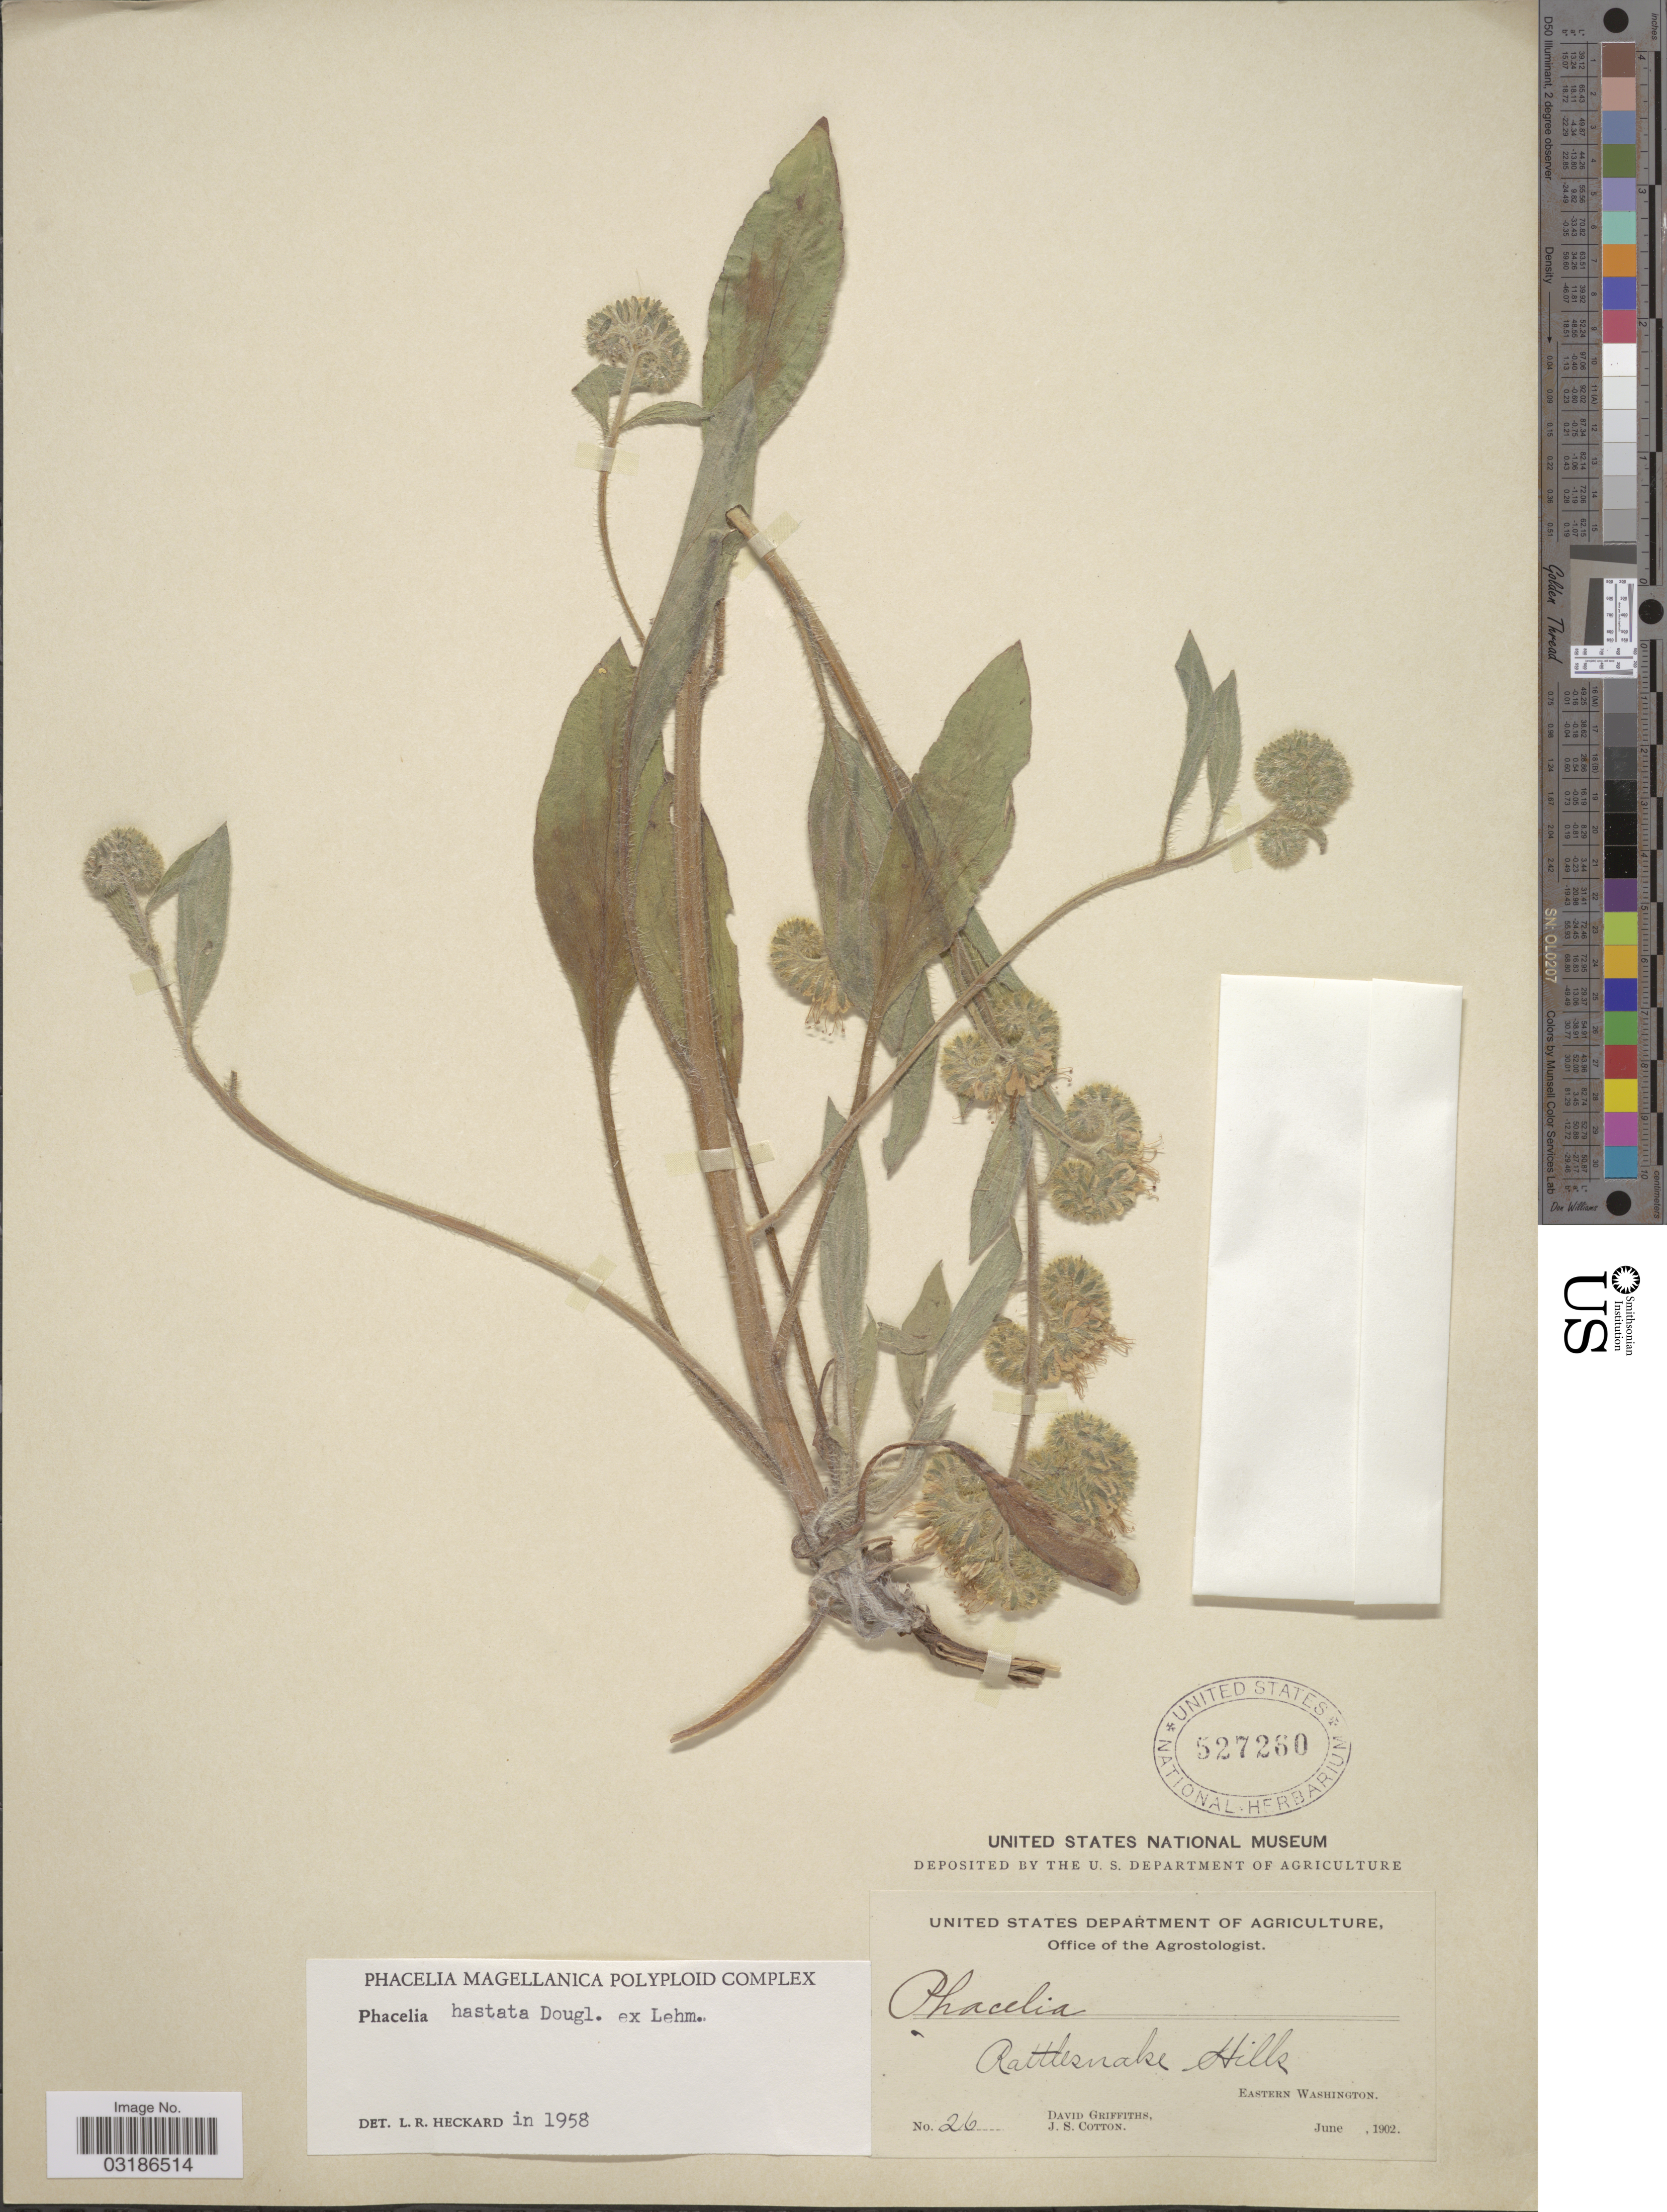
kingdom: Plantae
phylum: Tracheophyta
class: Magnoliopsida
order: Boraginales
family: Hydrophyllaceae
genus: Phacelia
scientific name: Phacelia hastata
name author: Douglas ex Lehm.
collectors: D. Griffiths & J. S. Cotton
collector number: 26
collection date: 1902-06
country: United States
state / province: Washington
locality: Rattlesnake Hills, Eastern Washington.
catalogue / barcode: US 527260